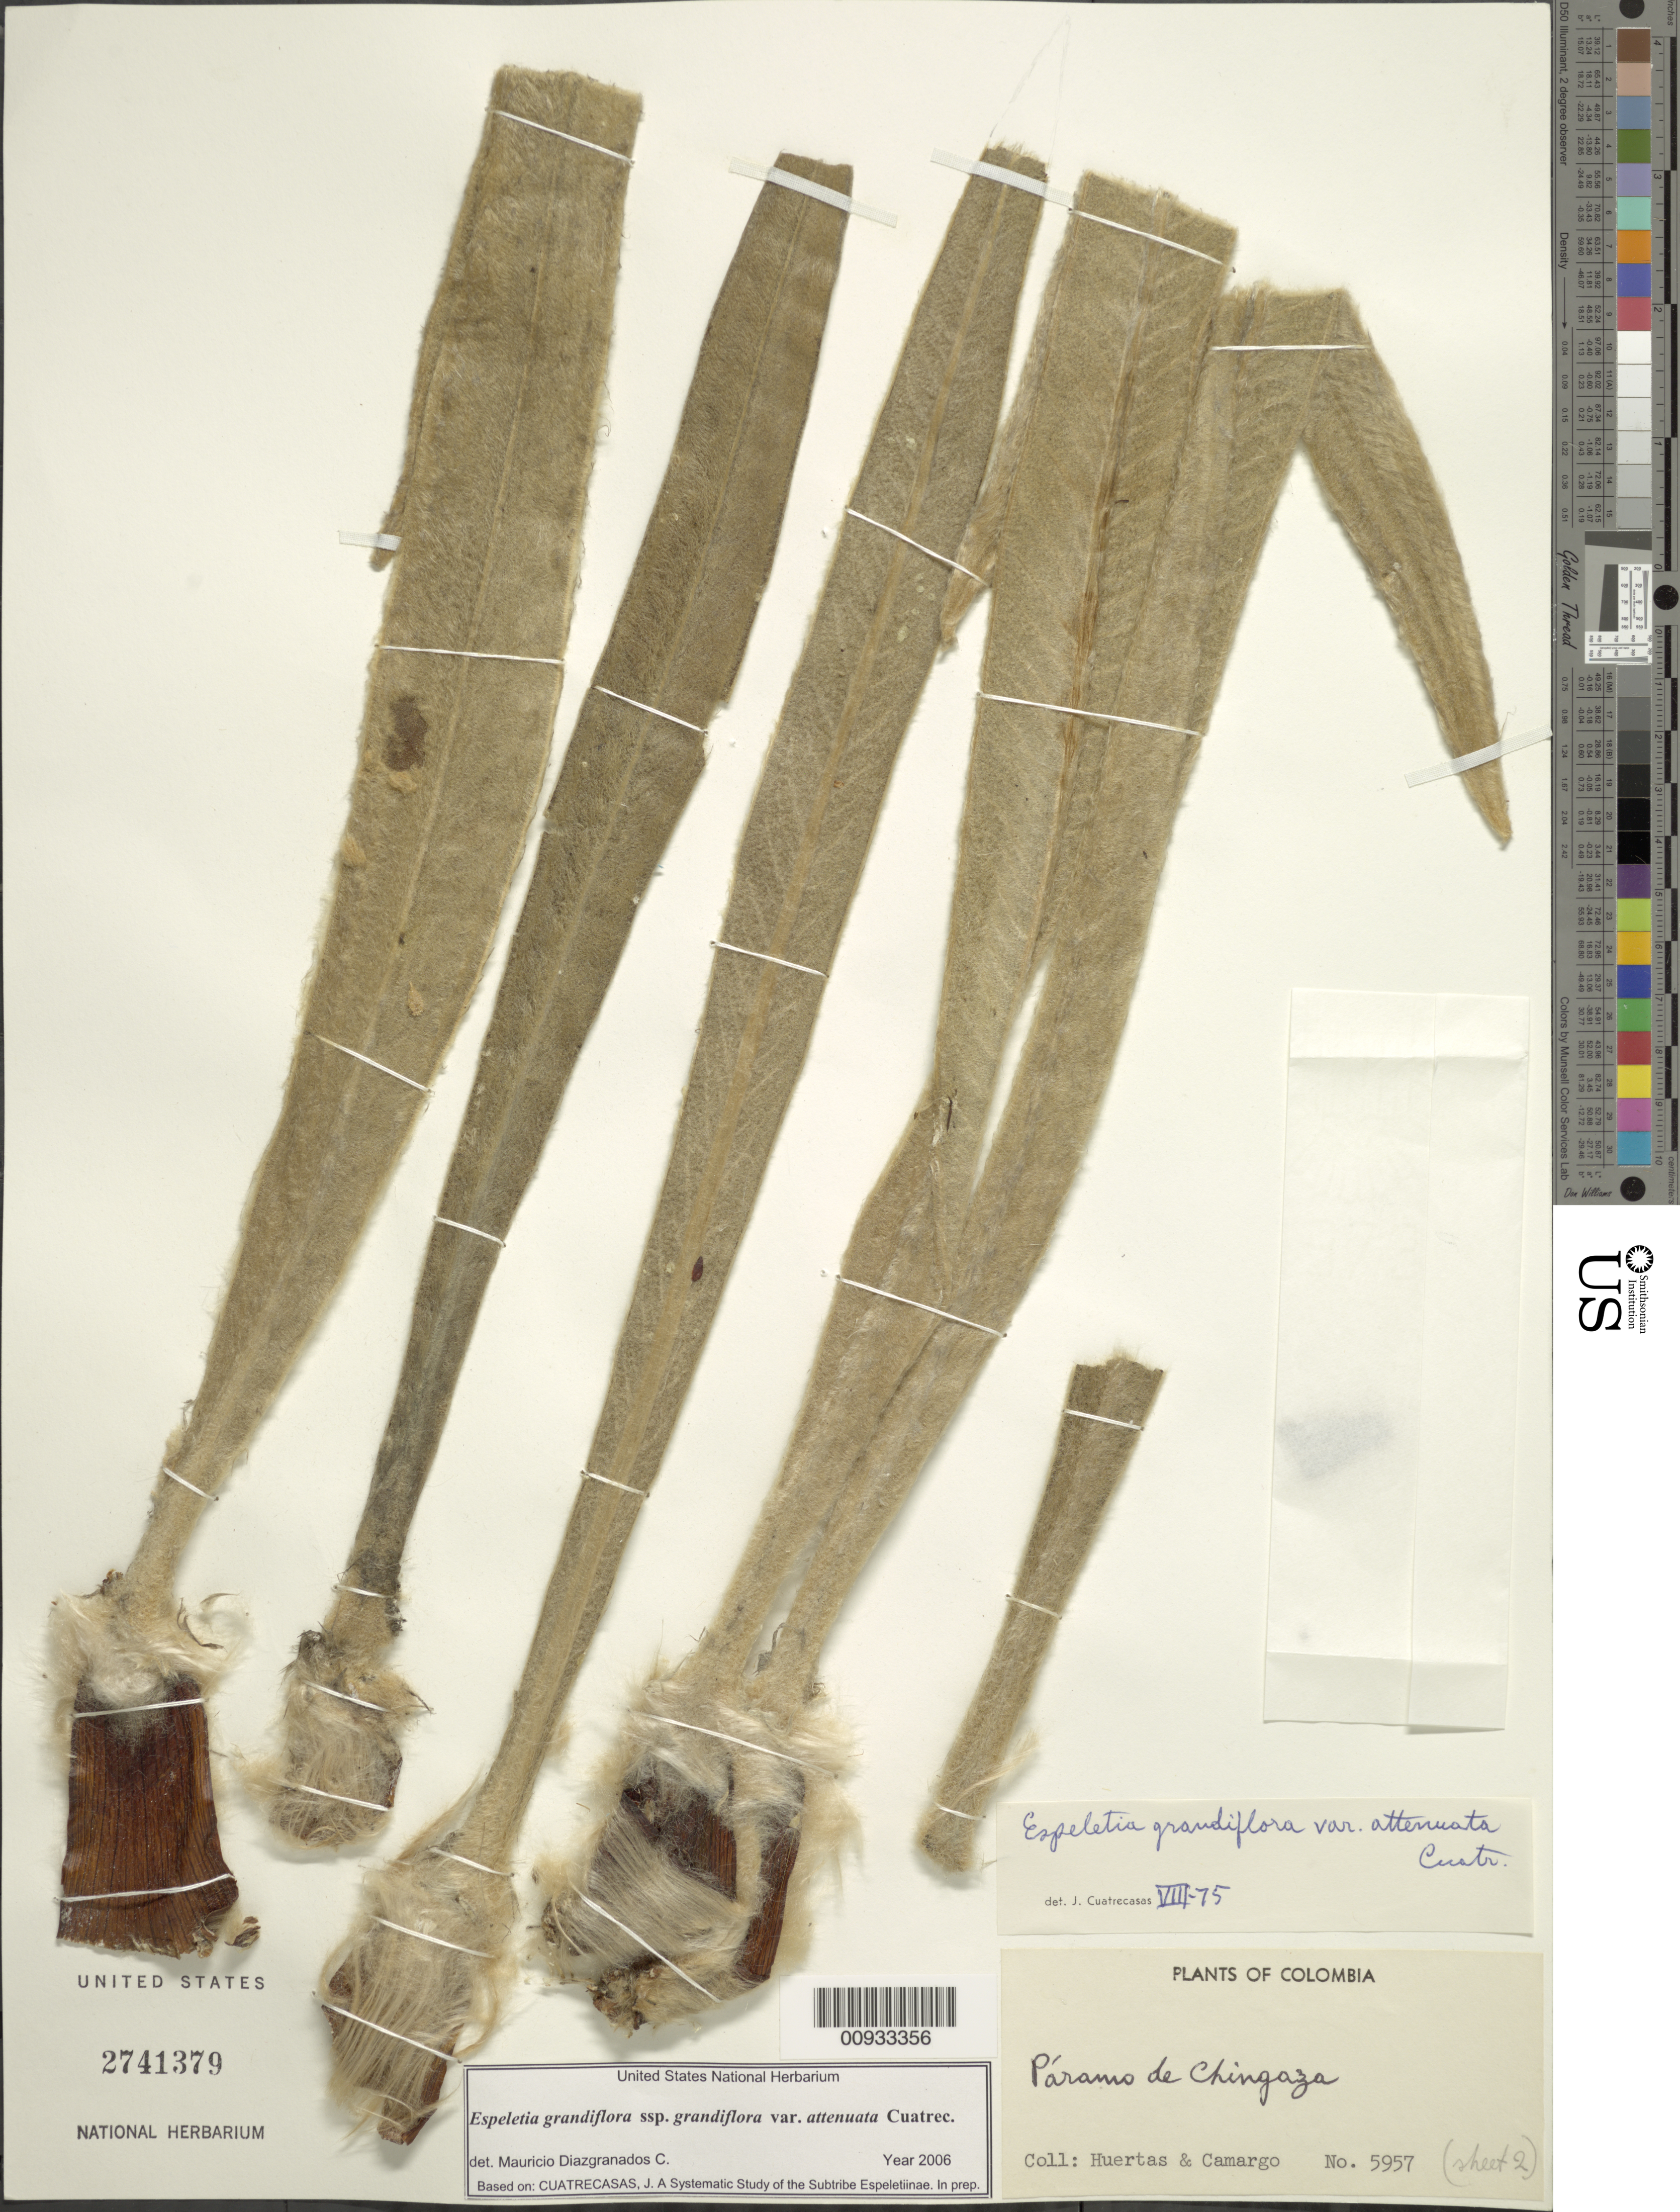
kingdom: Plantae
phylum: Tracheophyta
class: Magnoliopsida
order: Asterales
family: Asteraceae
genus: Espeletia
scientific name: Espeletia grandiflora var. attenuata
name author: Cuatrec.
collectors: Huertas & -. Camargo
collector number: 5957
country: Colombia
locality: Paramo de Chingaza.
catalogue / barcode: US 2741379